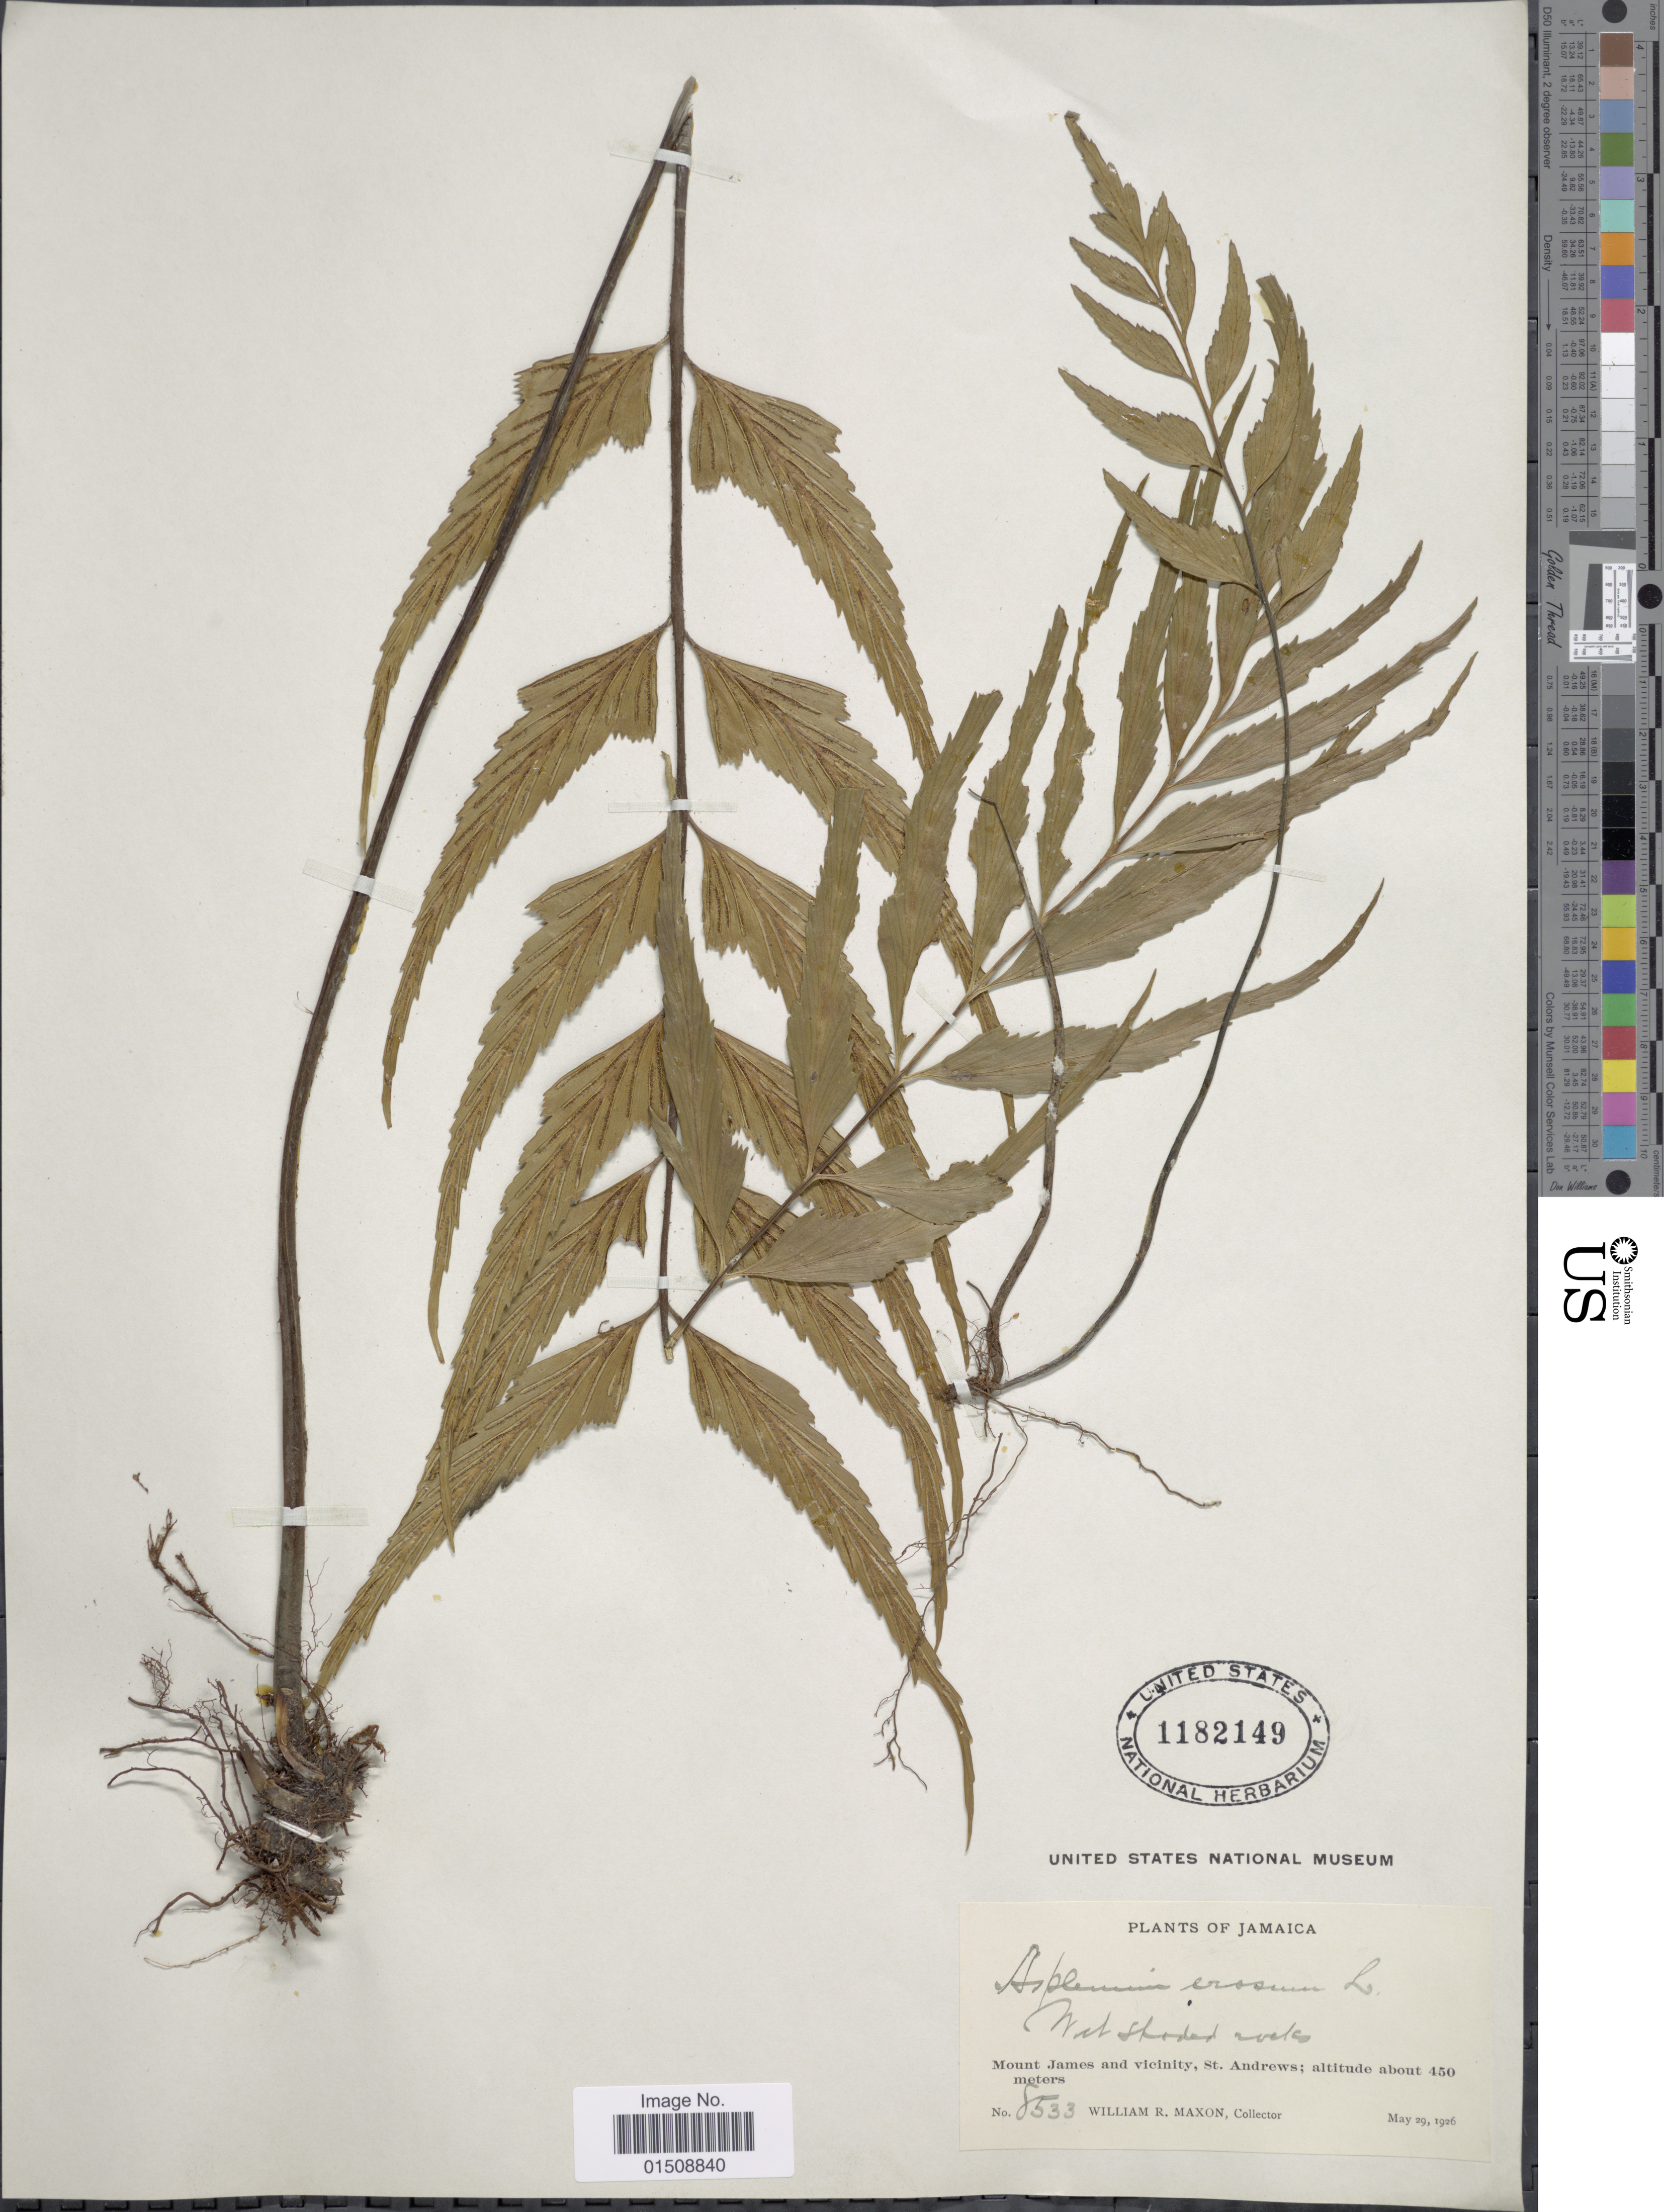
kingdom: Plantae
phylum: Tracheophyta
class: Polypodiopsida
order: Polypodiales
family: Aspleniaceae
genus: Asplenium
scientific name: Asplenium erosum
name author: L.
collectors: W. R. Maxon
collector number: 8533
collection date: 1926-05-29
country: Jamaica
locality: Mount James and vicinity, St. Andrews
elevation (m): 450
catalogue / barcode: US 1182149